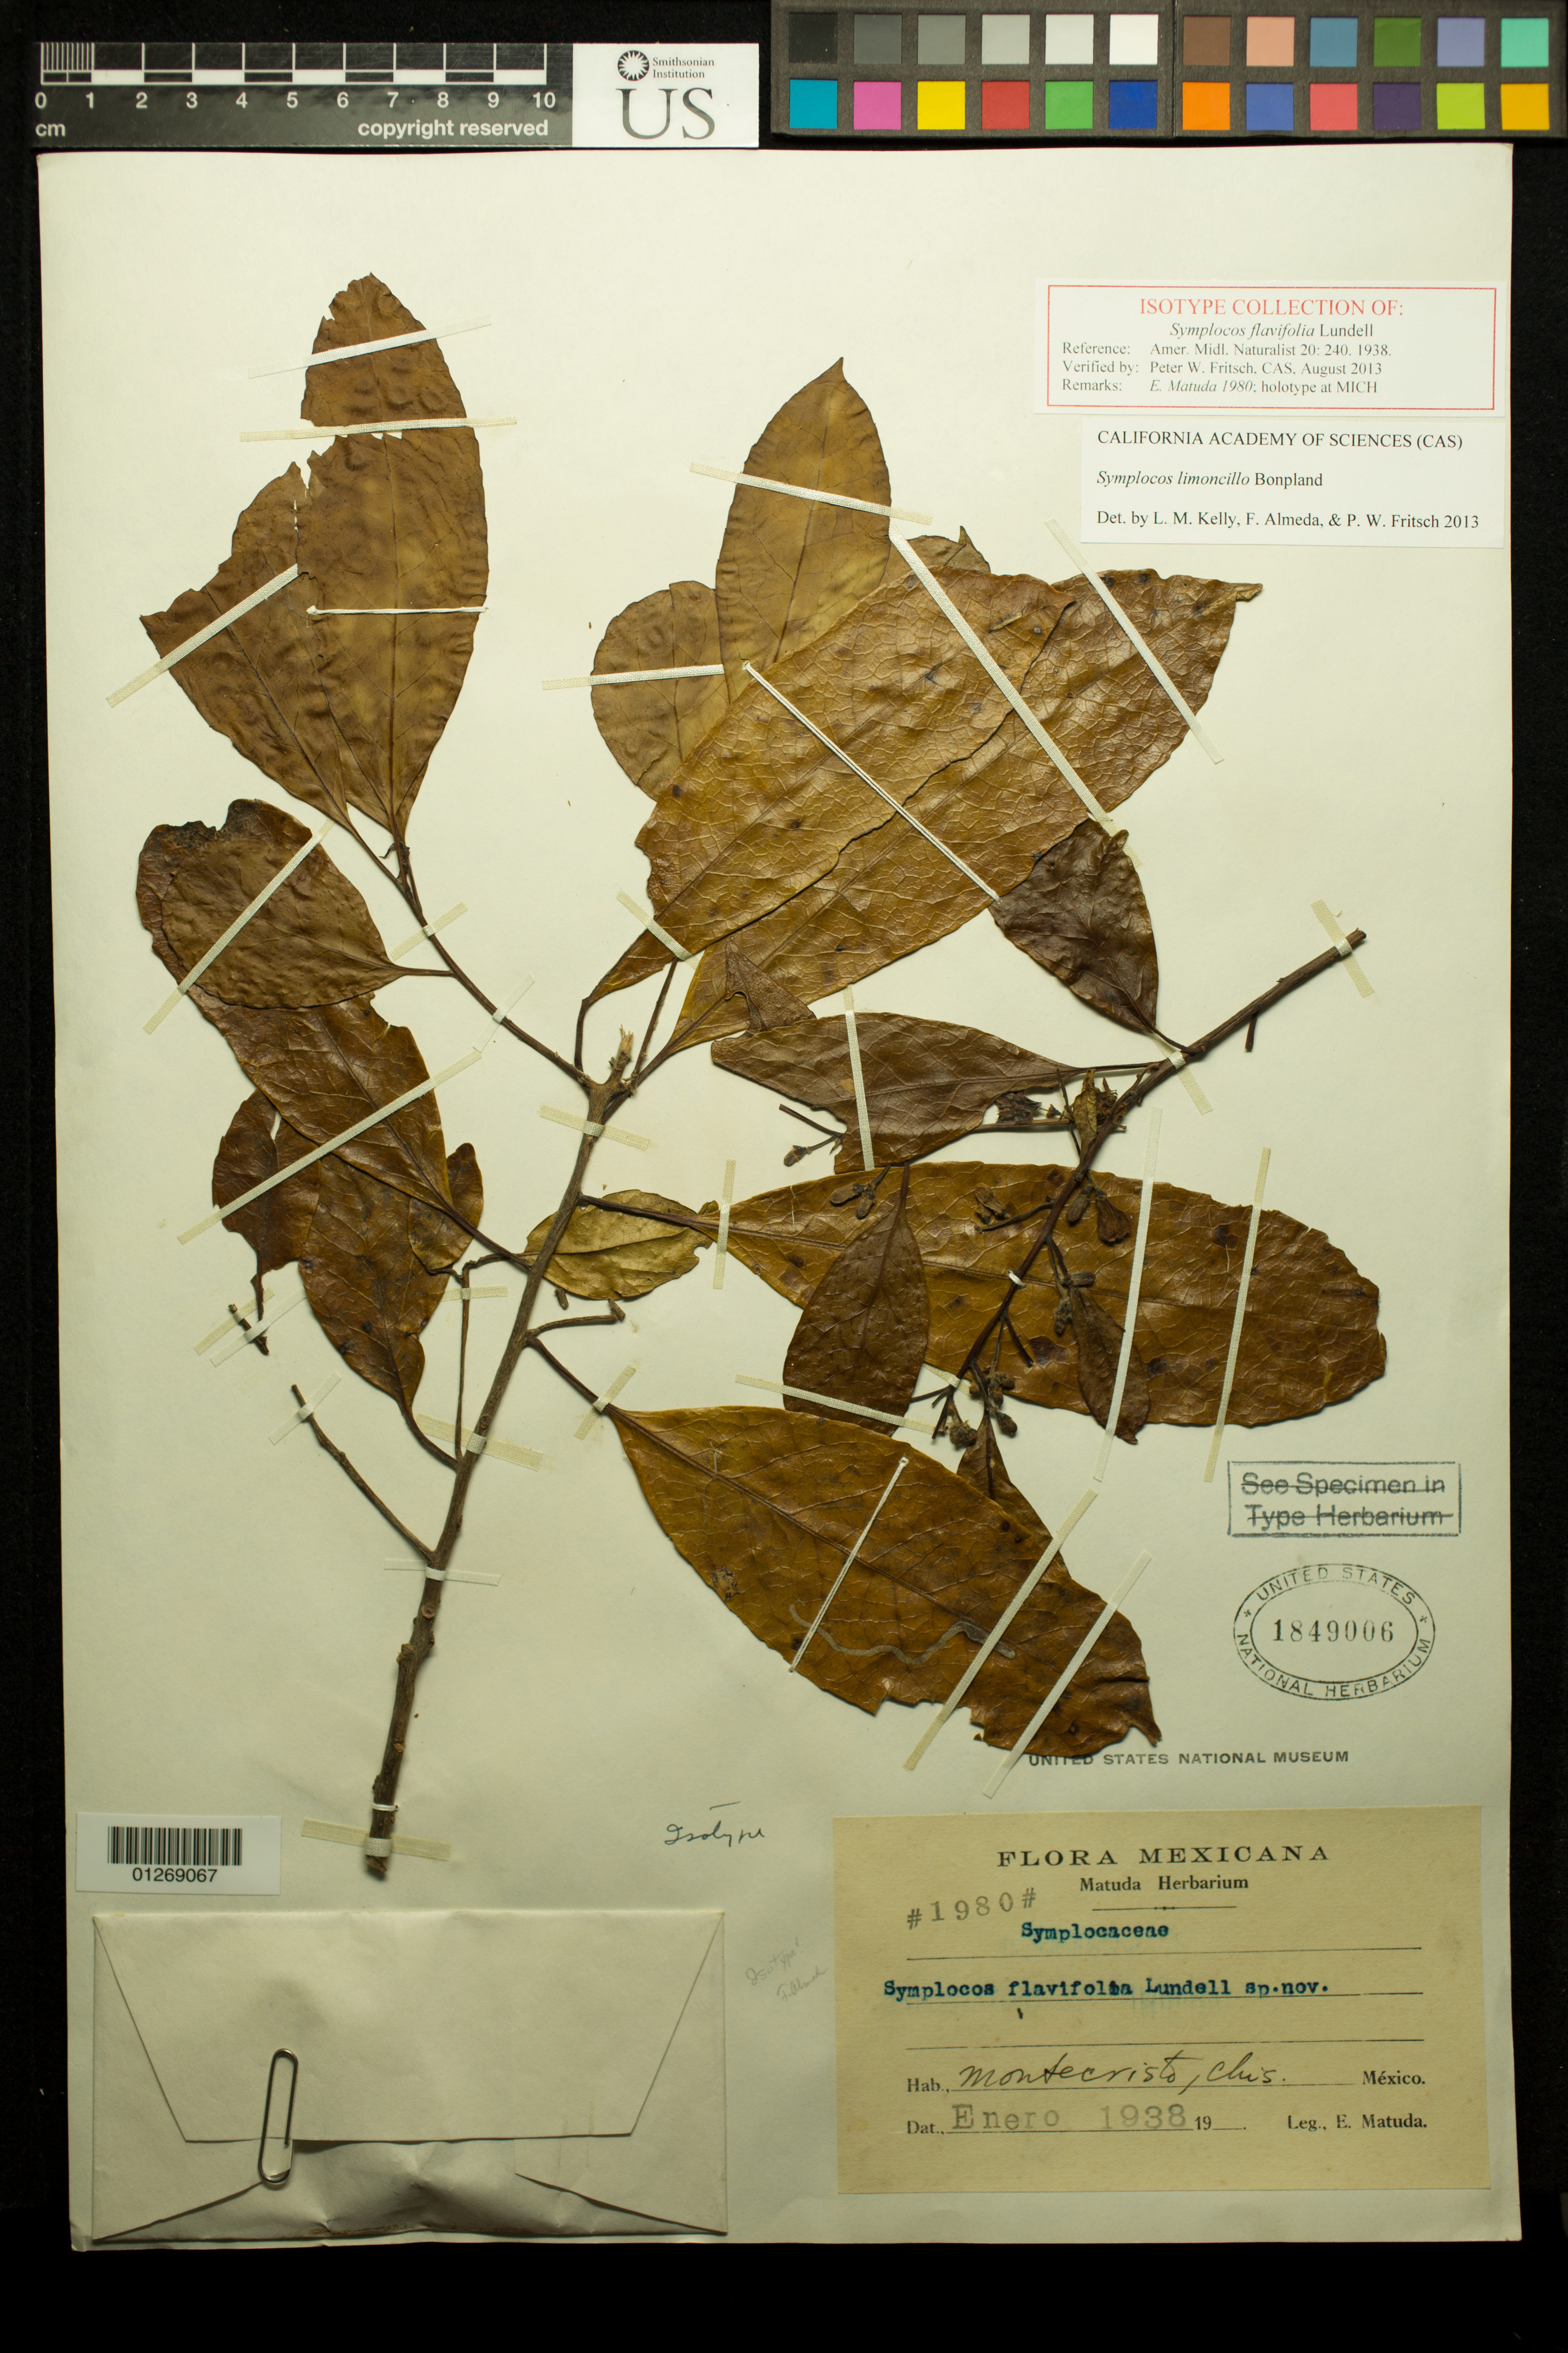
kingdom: Plantae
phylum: Tracheophyta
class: Magnoliopsida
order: Ericales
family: Symplocaceae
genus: Symplocos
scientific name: Symplocos flavifolia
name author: Lundell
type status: Isotype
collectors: E. Matuda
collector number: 1980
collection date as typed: Enero 1938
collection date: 1938-01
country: Mexico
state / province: Chiapas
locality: Montecristo, Chis.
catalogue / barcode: US 1849006